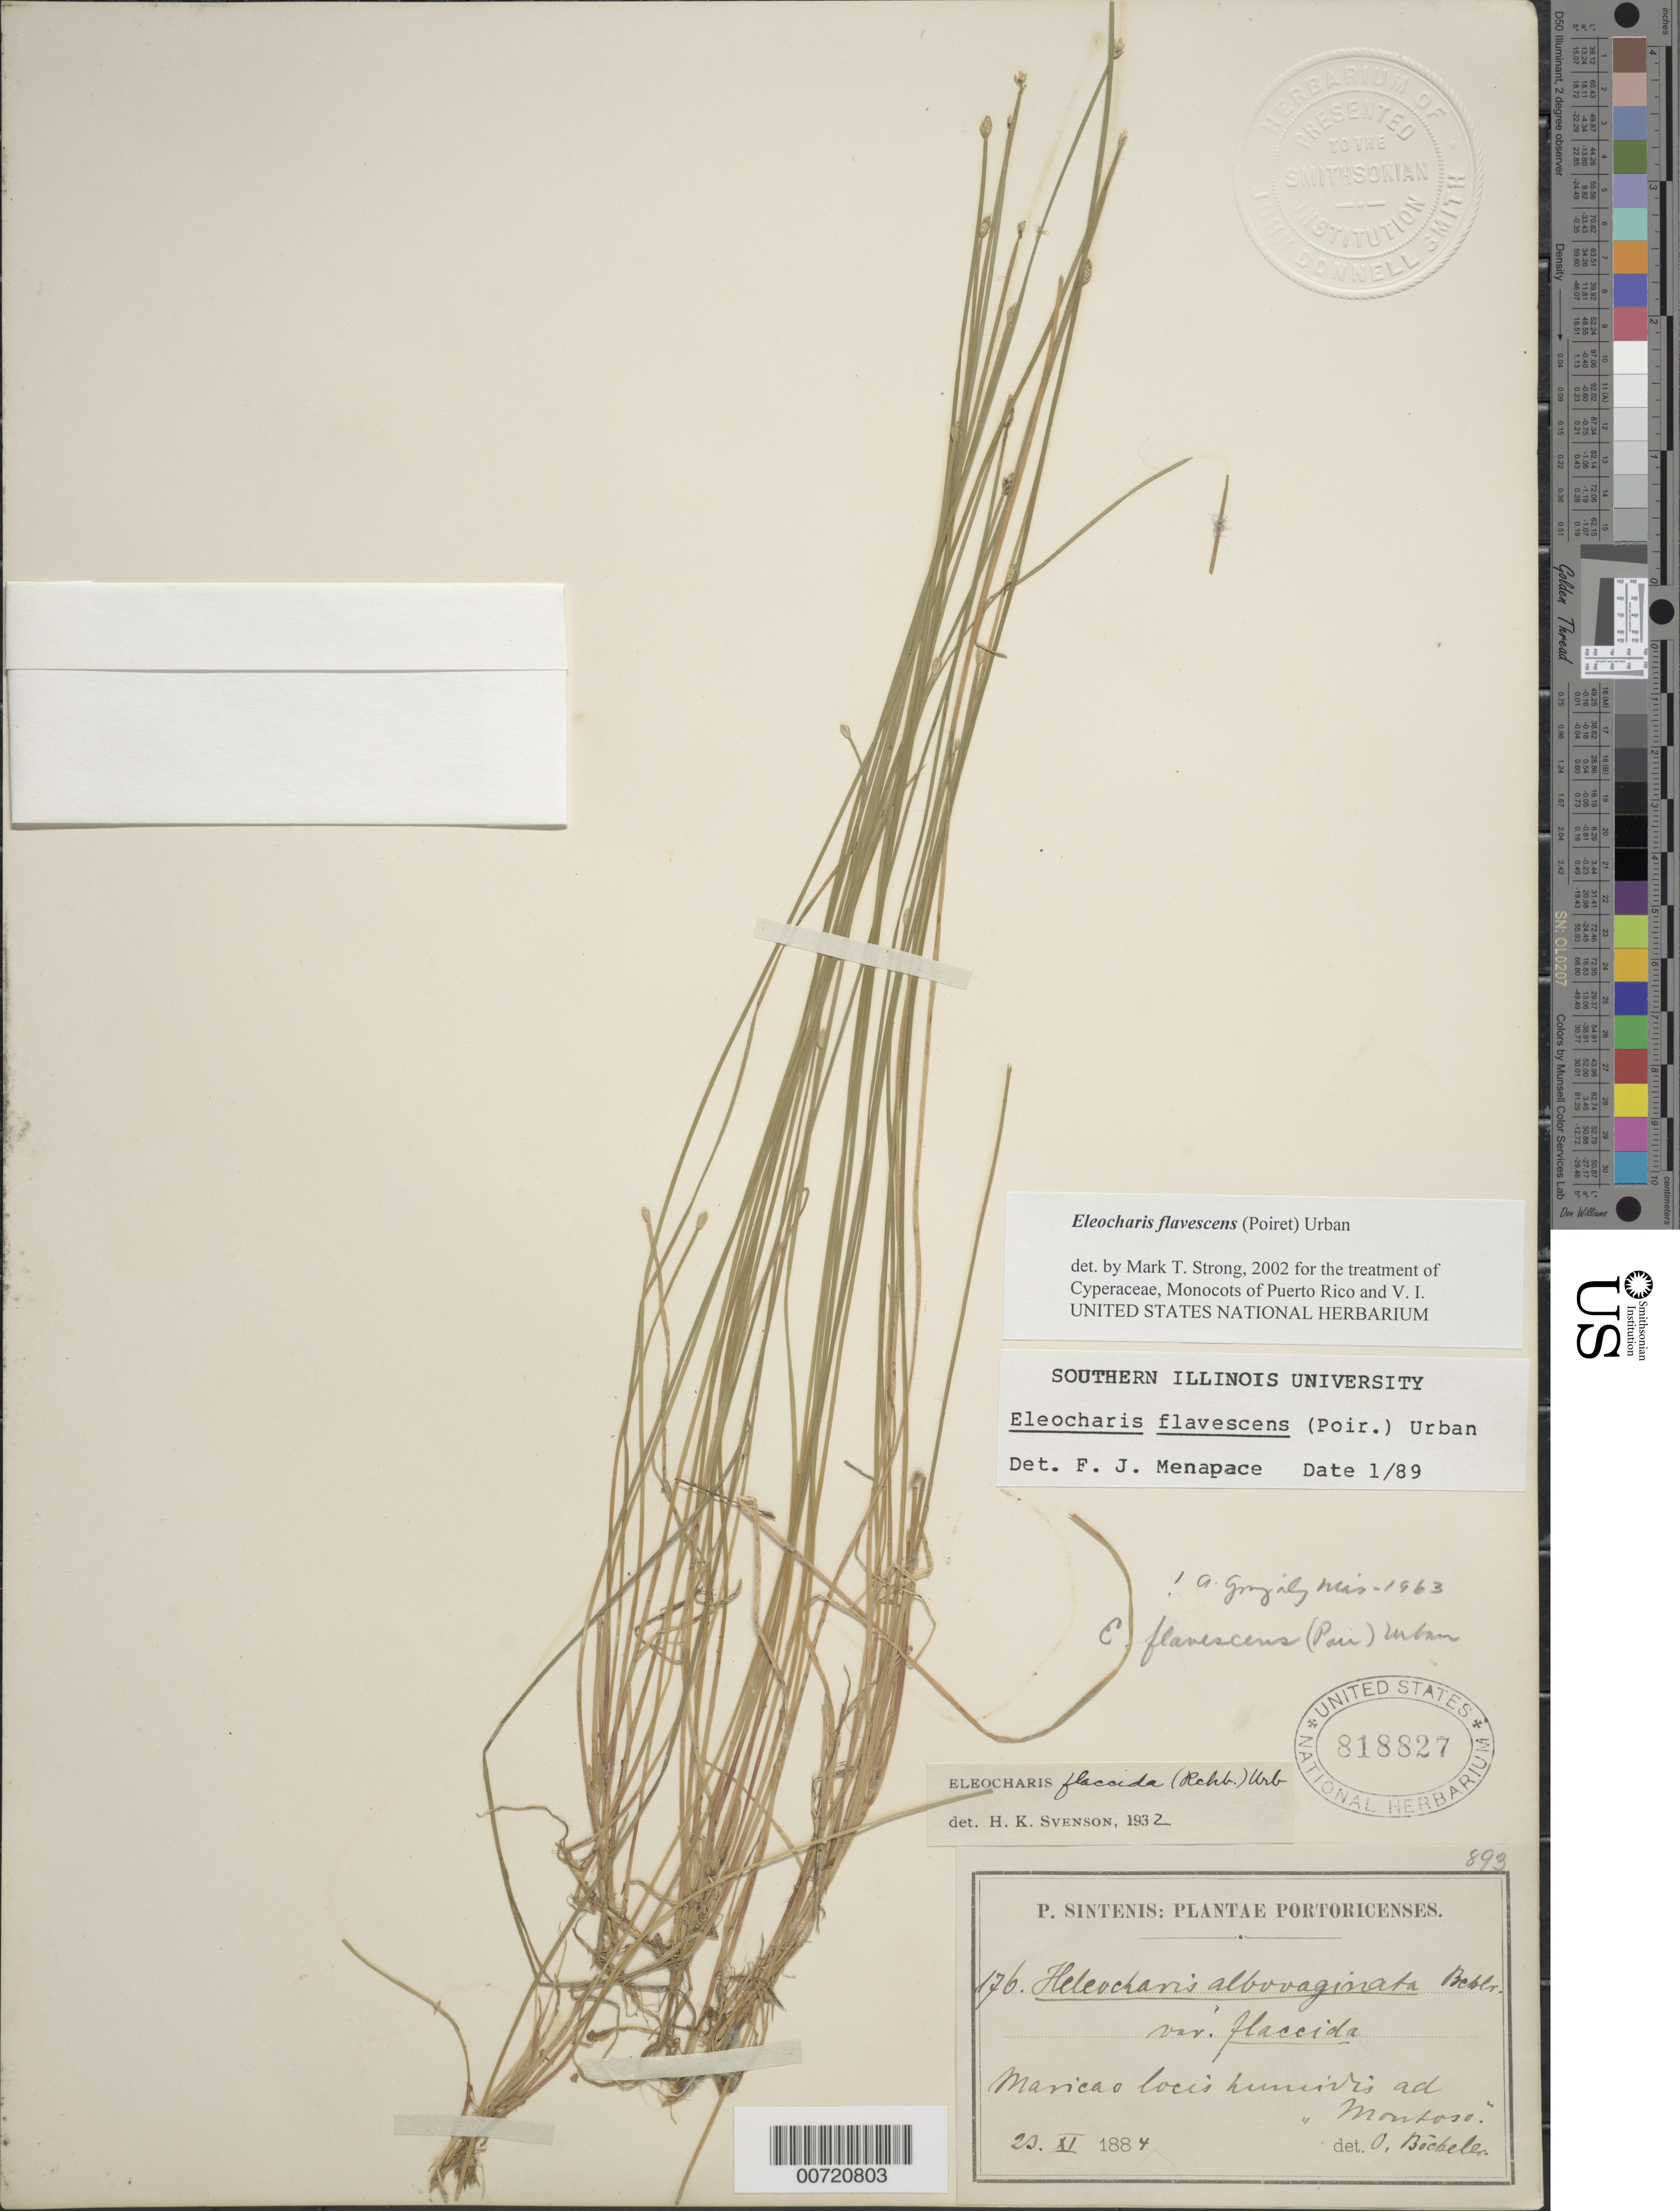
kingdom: Plantae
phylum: Tracheophyta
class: Liliopsida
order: Poales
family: Cyperaceae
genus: Eleocharis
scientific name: Eleocharis flavescens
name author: (Poir.) Urb.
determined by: Strong, M. T., (US), Smithsonian Institution - National Museum of Natural History (UNITED STATES)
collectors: P. Sintenis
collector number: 176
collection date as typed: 23 Nov 1884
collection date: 1884-11-23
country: Puerto Rico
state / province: Maricao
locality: Maricao.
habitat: Locis humidis ad Montoso.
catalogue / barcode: US 818827